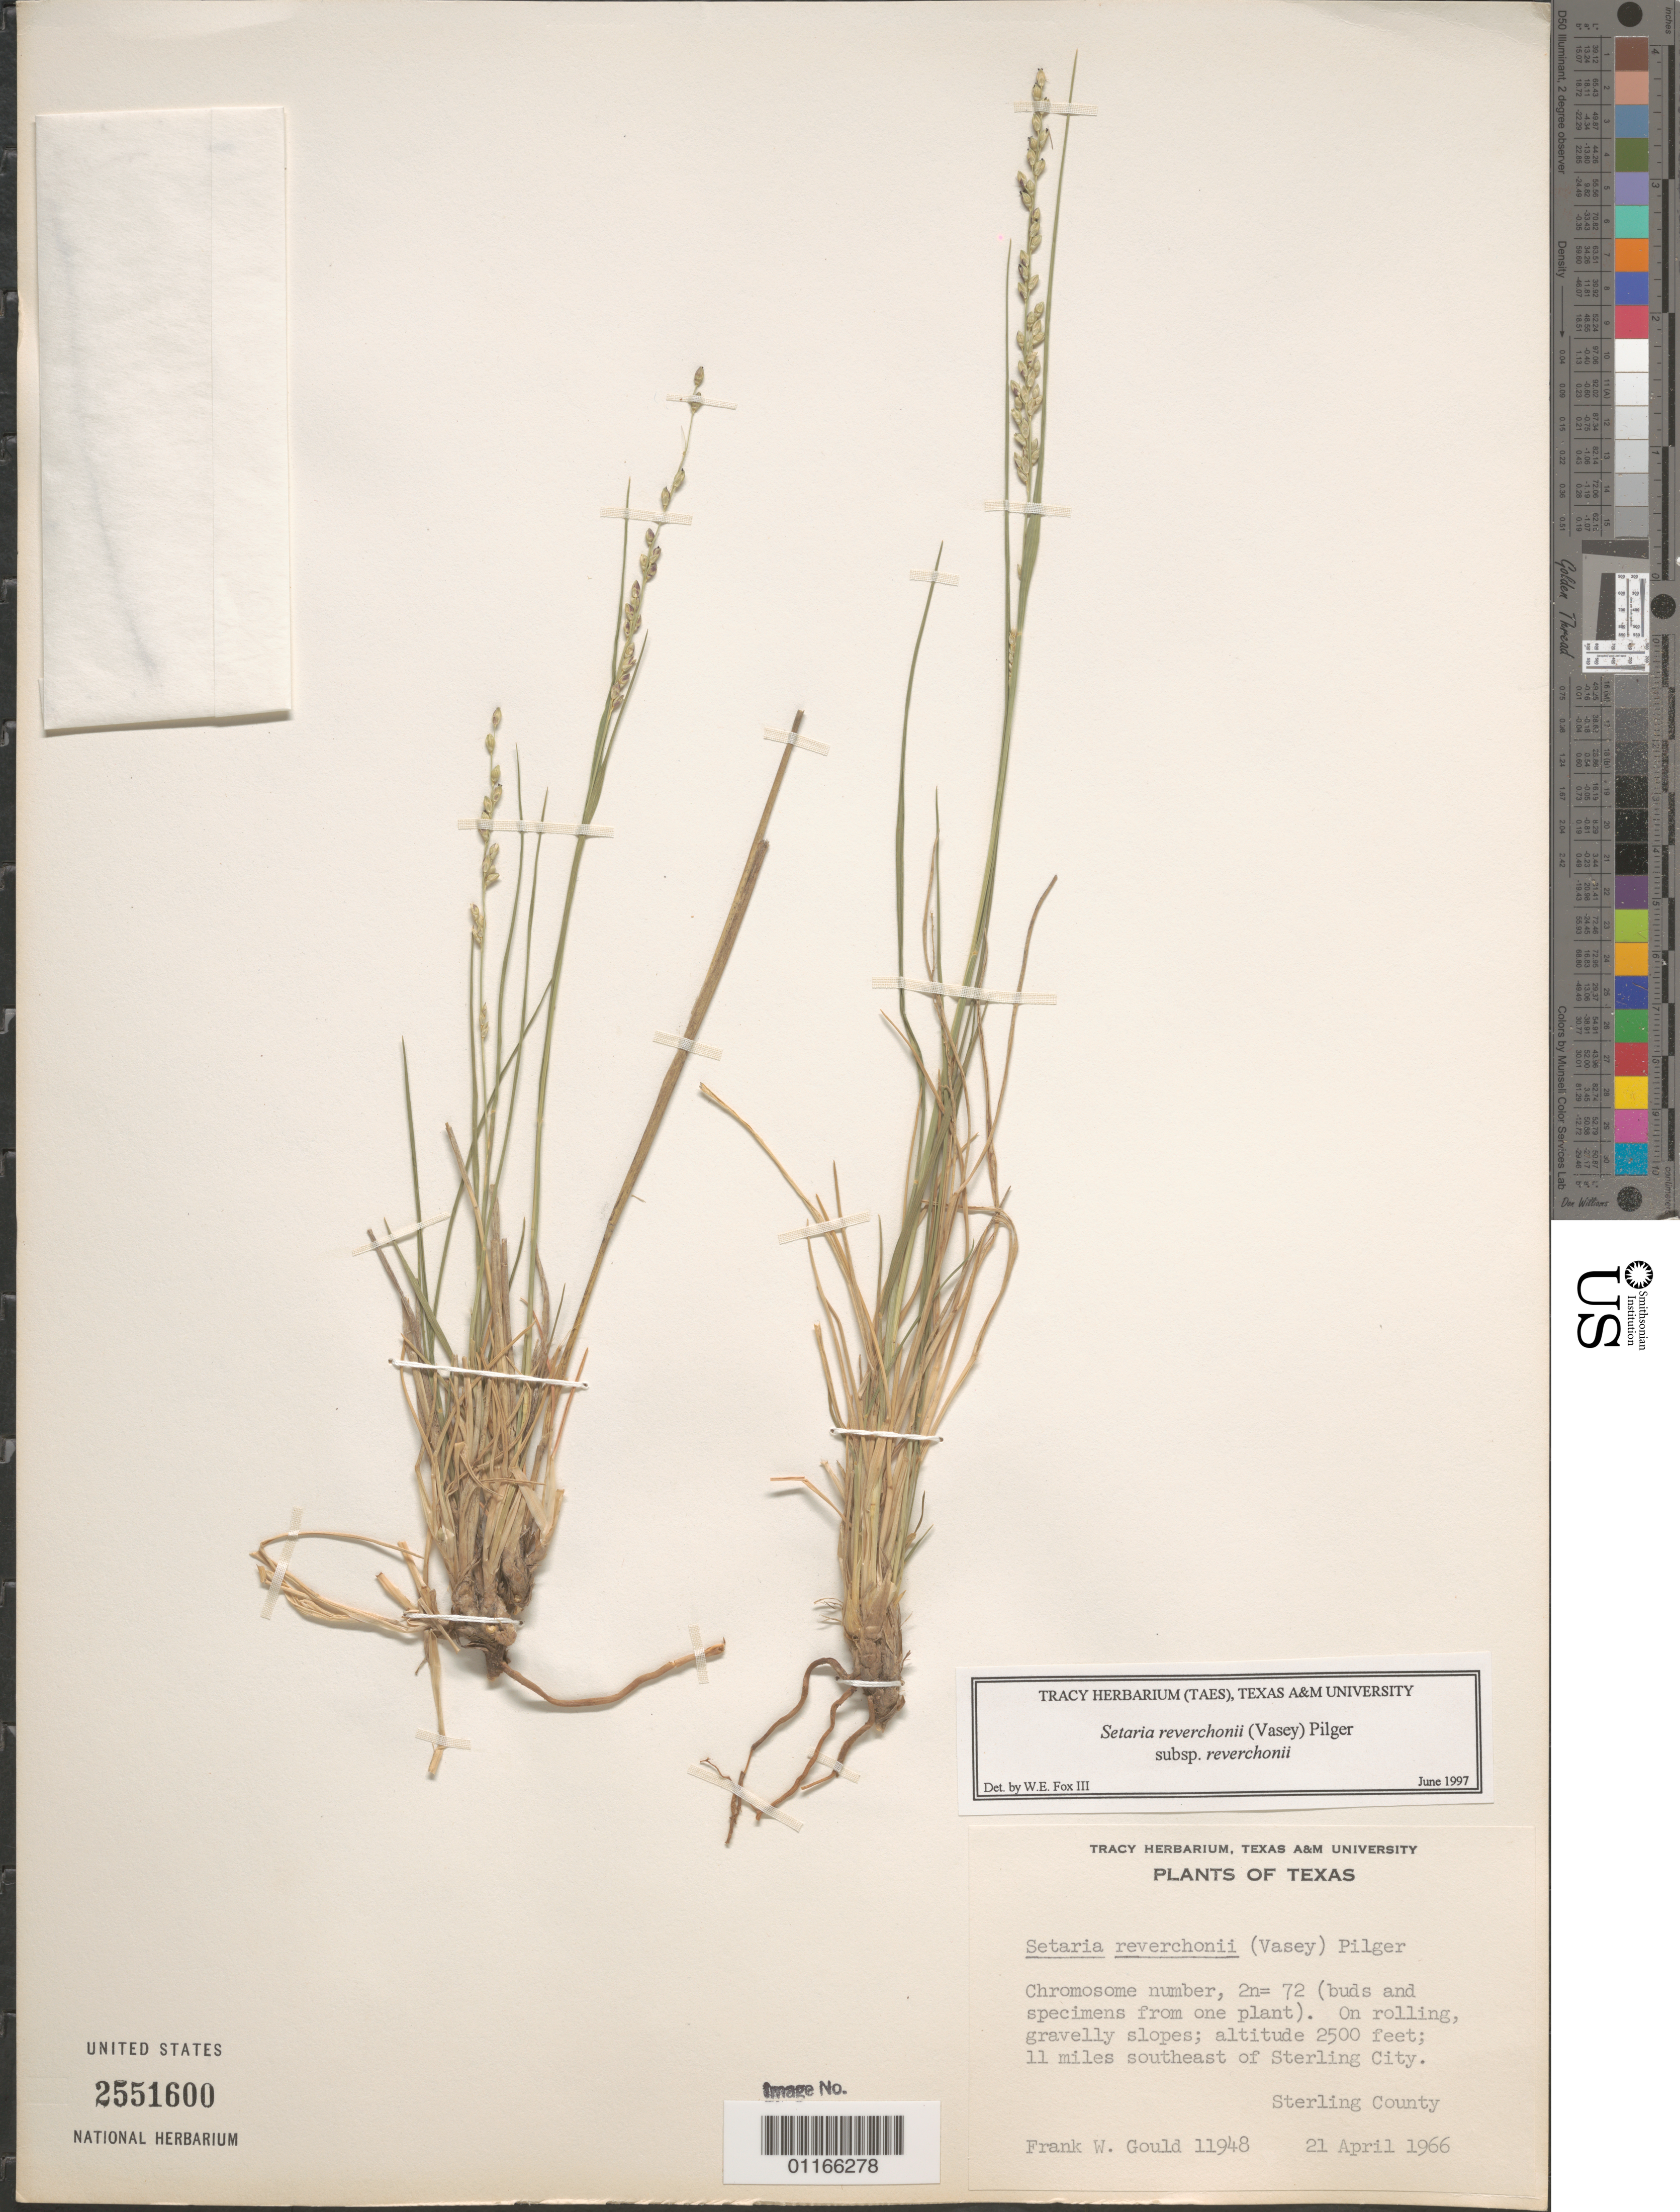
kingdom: Plantae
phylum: Tracheophyta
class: Liliopsida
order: Poales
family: Poaceae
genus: Setaria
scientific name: Setaria reverchonii subsp. reverchonii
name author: (Vasey) Pilg.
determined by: Fox, W. E.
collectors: F. W. Gould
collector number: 11948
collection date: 1966-04-21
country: United States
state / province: Texas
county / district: Sterling County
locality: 11 miles southeast of Sterling City.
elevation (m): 762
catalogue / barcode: US 2551600